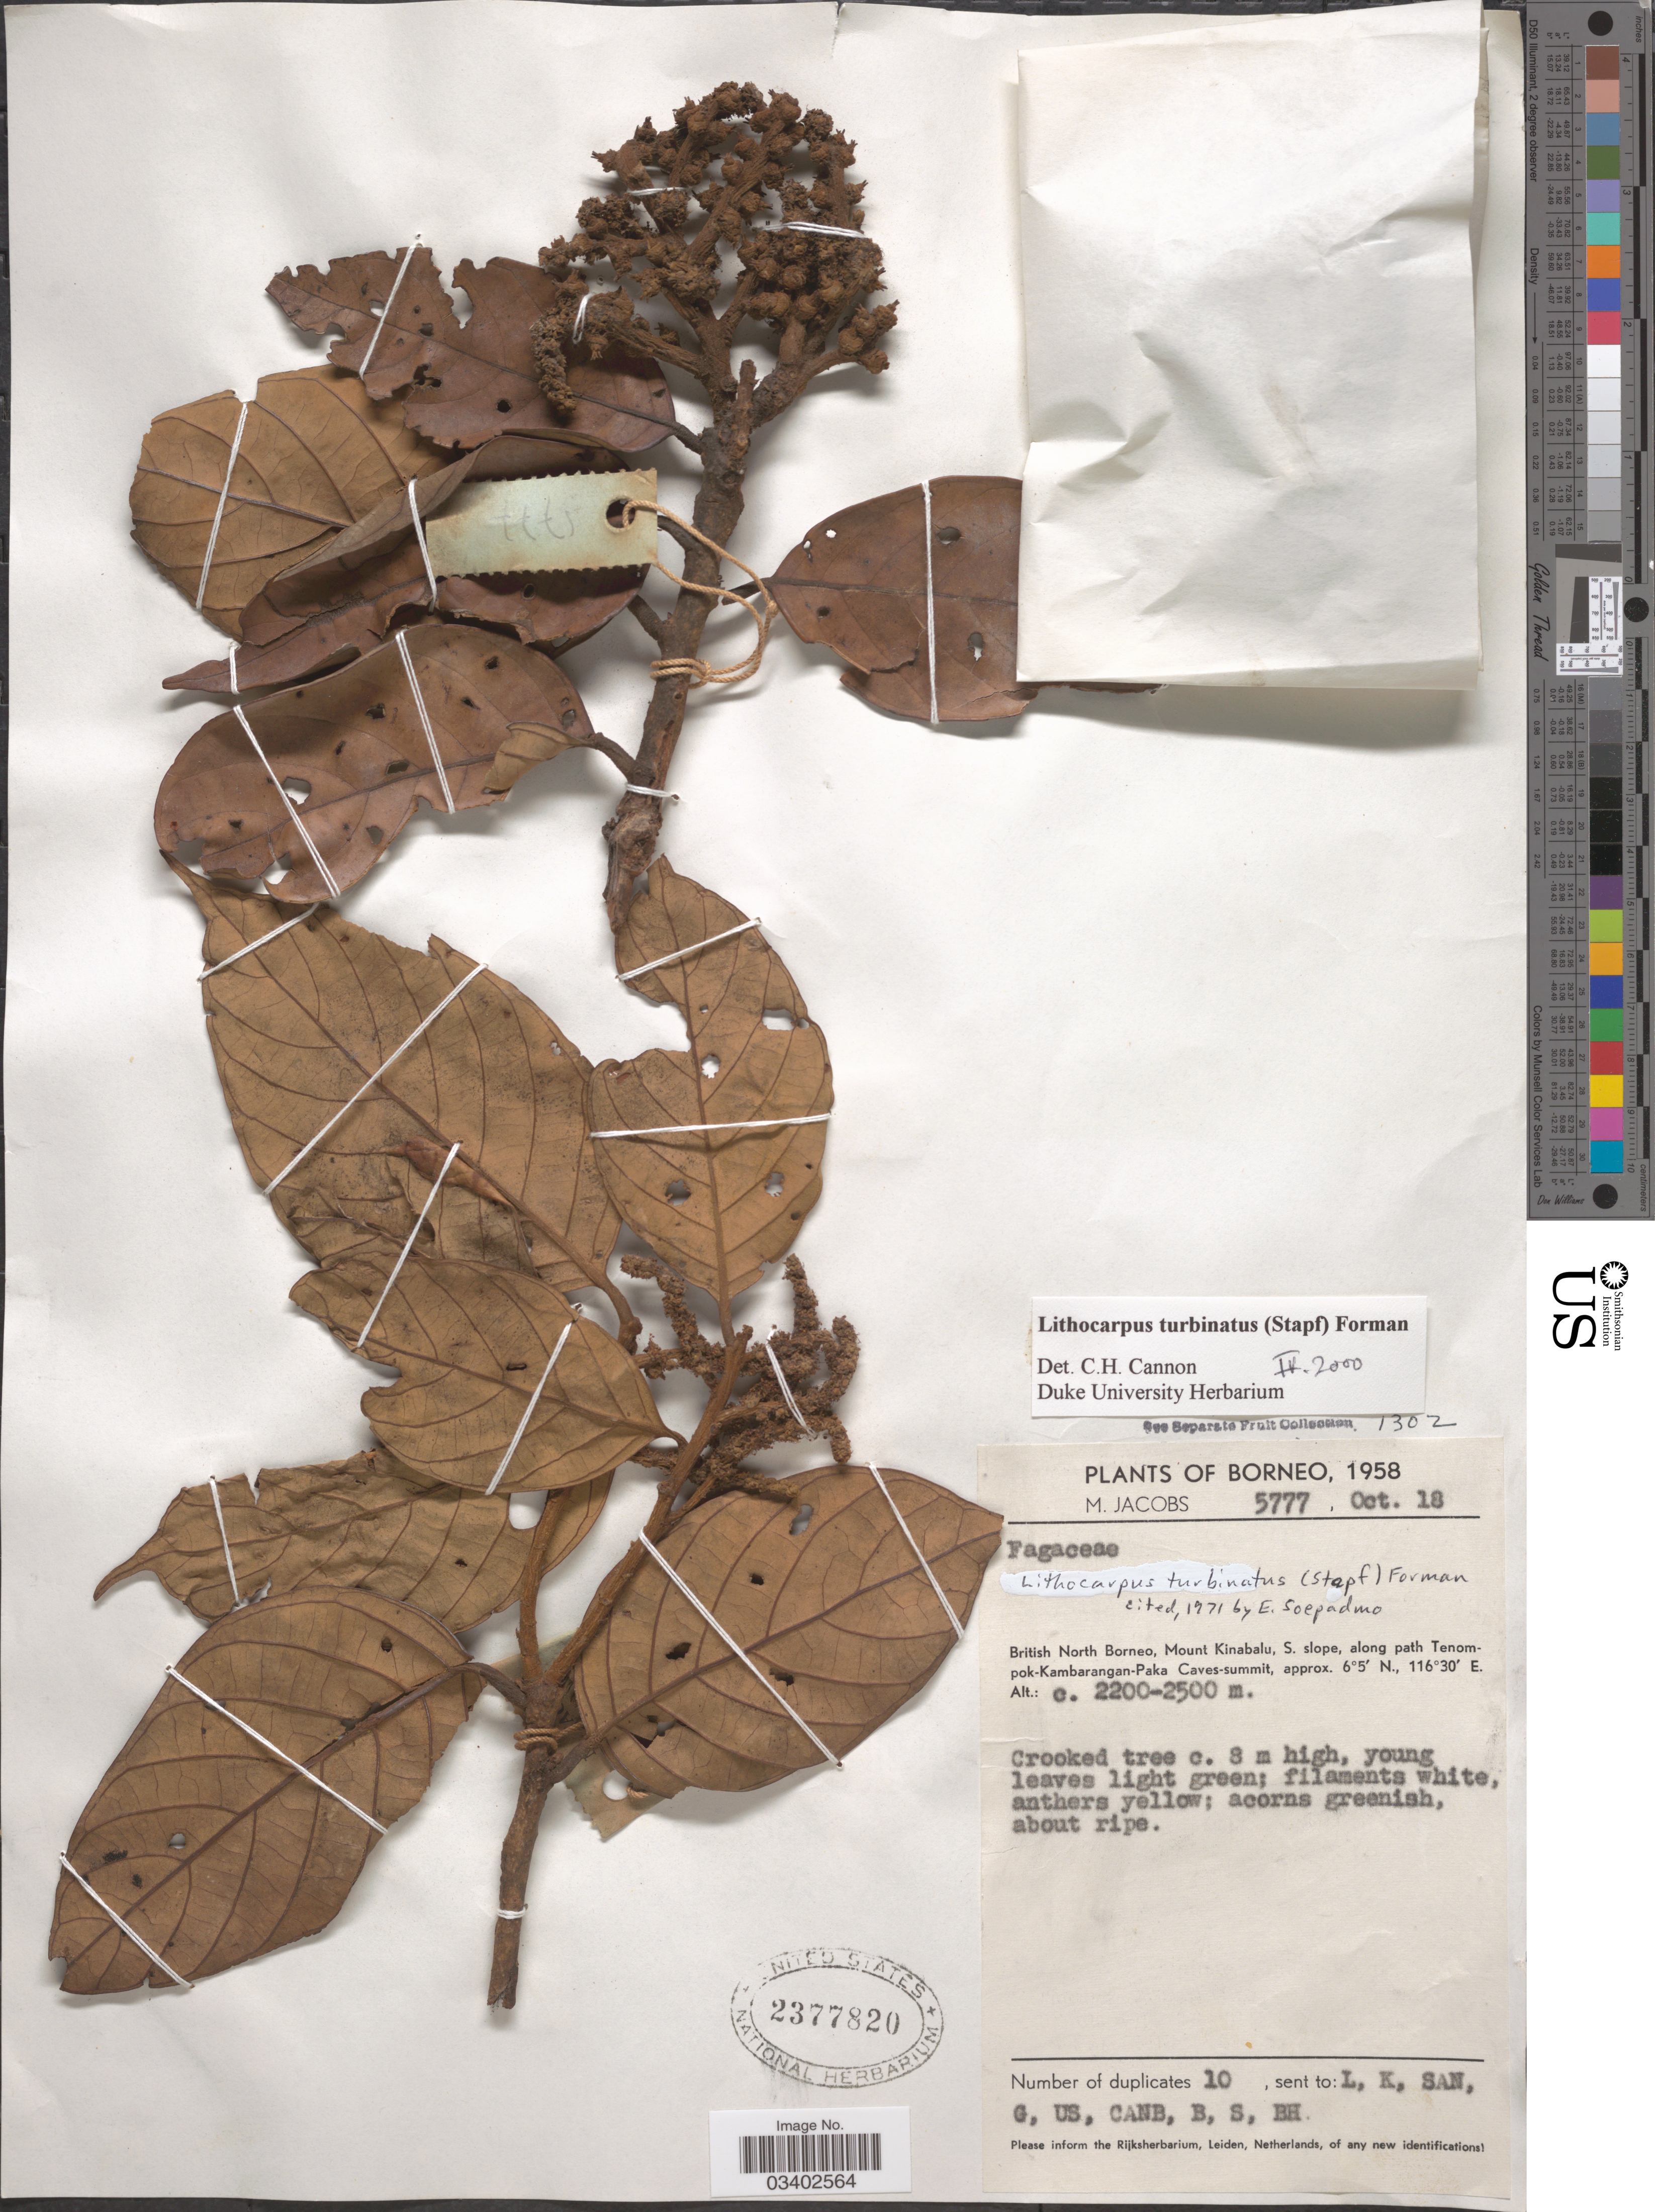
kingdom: Plantae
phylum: Tracheophyta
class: Magnoliopsida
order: Fagales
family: Fagaceae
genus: Lithocarpus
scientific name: Lithocarpus turbinatus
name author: (Stapf) Forman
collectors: M. Jacobs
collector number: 5777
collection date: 1958-10-18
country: Malaysia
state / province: Sabah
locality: Borneo. British North Borneo, Mount Kinabalu, S. slope, along path Tenompok-Kambarangan-Paka Caves-summit.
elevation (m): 2200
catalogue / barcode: US 2377820